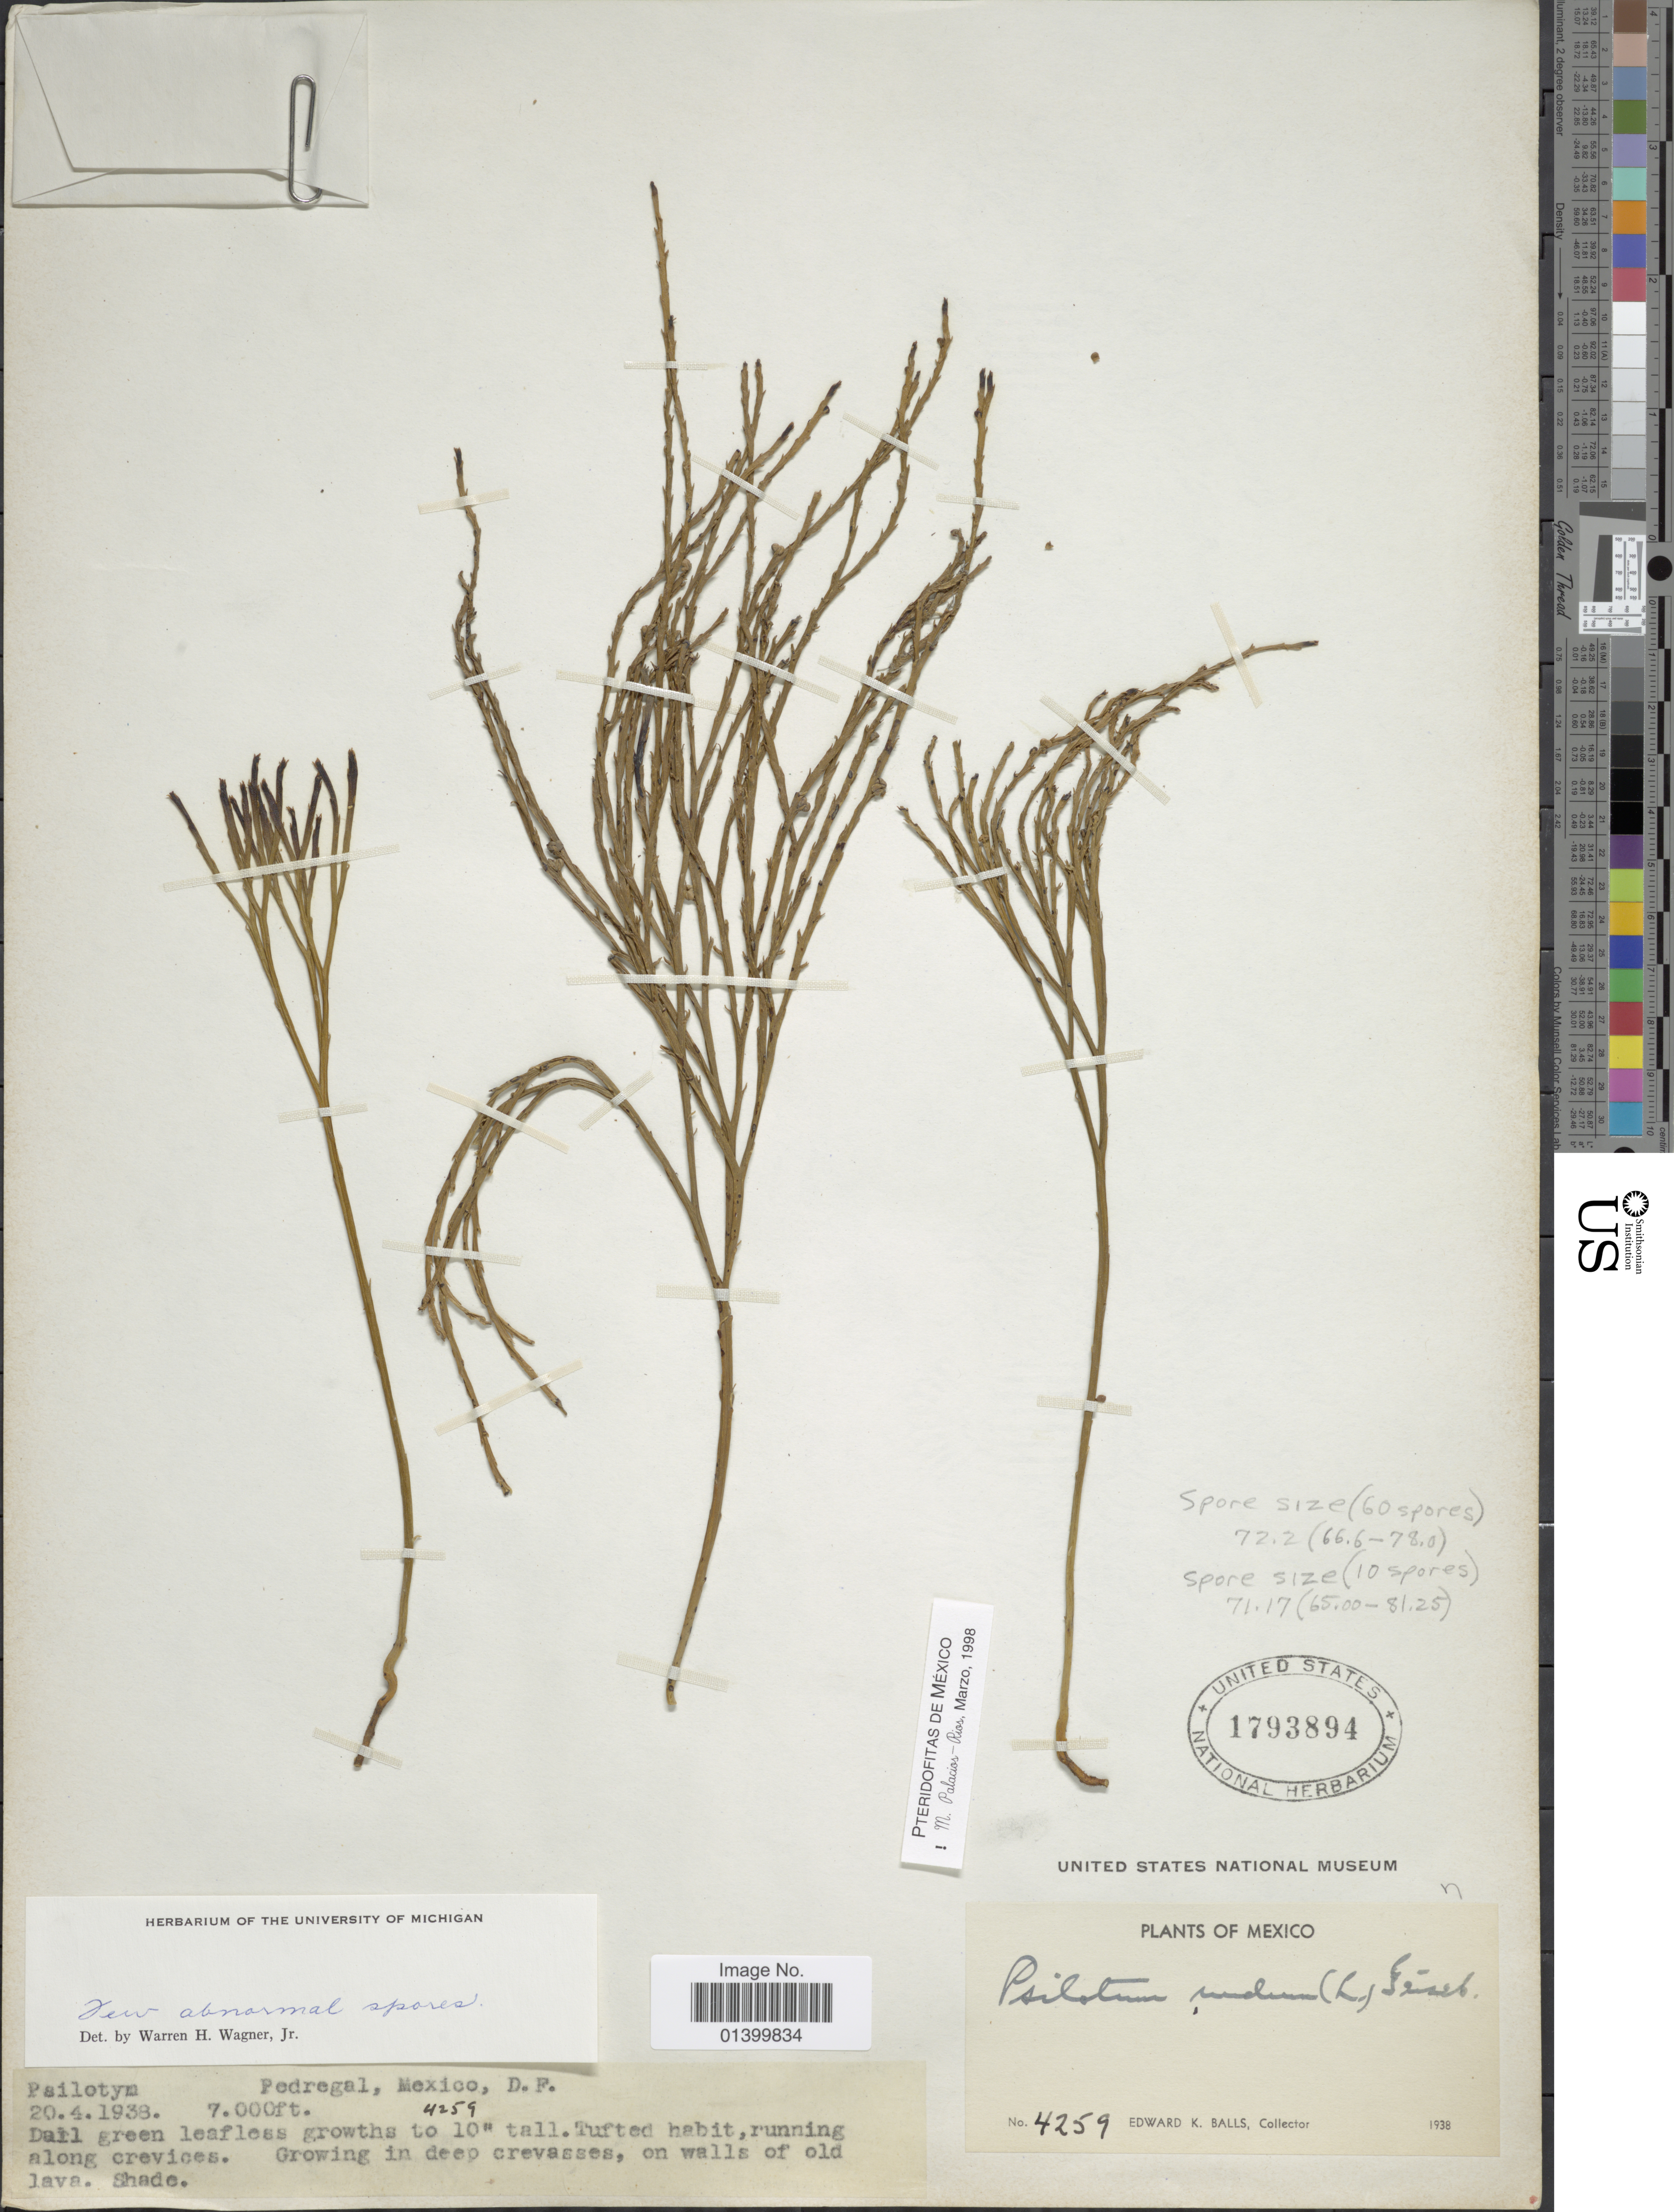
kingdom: Plantae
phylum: Tracheophyta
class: Polypodiopsida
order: Psilotales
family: Psilotaceae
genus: Psilotum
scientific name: Psilotum nudum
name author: (L.) P. Beauv.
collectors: E. K. Balls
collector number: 4259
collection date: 1938-04-20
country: Mexico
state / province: Distrito Federal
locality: Pedregal, Mexico, D.F.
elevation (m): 2134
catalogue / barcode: US 1793894